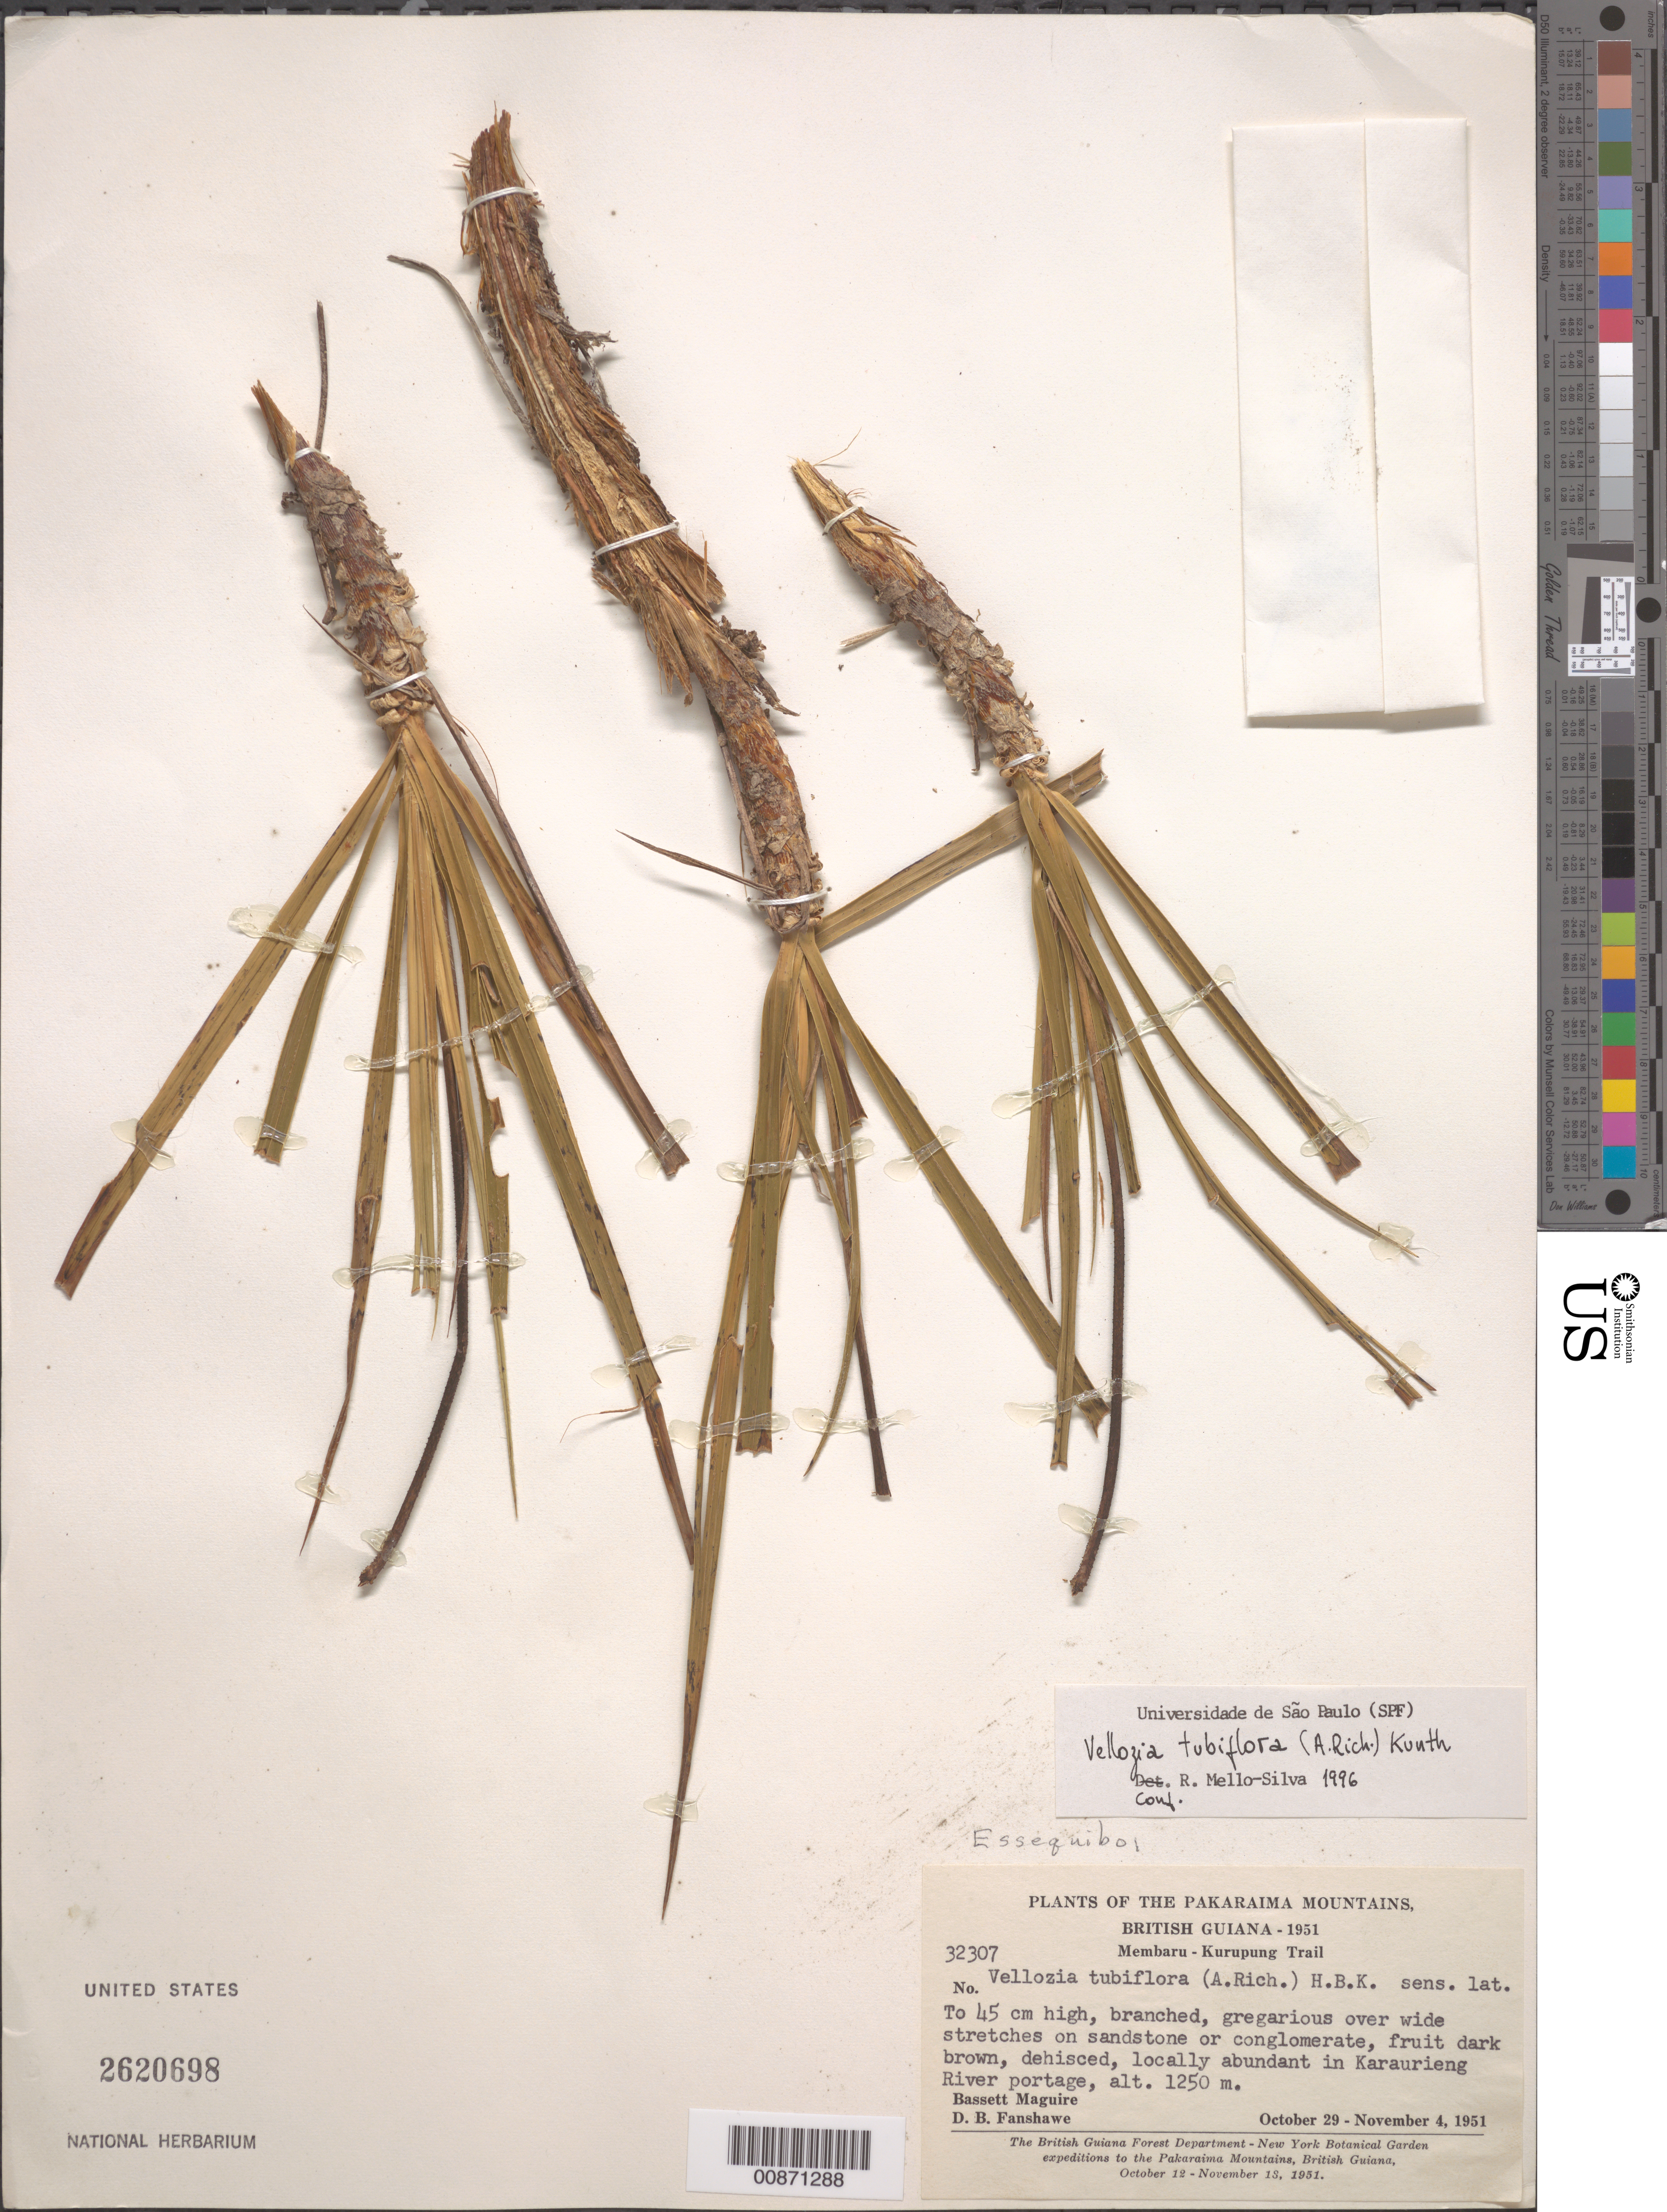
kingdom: Plantae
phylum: Tracheophyta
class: Liliopsida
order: Pandanales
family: Velloziaceae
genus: Vellozia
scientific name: Vellozia tubiflora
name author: (A. Rich.) Kunth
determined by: Mello-Silva, R.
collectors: B. Maguire & D. B. Fanshawe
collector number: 32307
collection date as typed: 29-Oct-51 to 4-Nov-51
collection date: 1951-10-29/1951-11-04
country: Guyana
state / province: Cuyuni-Mazaruni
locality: Membaru-Kurupung Trail; Karaurieng River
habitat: Over wide stretches on sandstone or conglomerate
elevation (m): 1250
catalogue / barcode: US 2620698